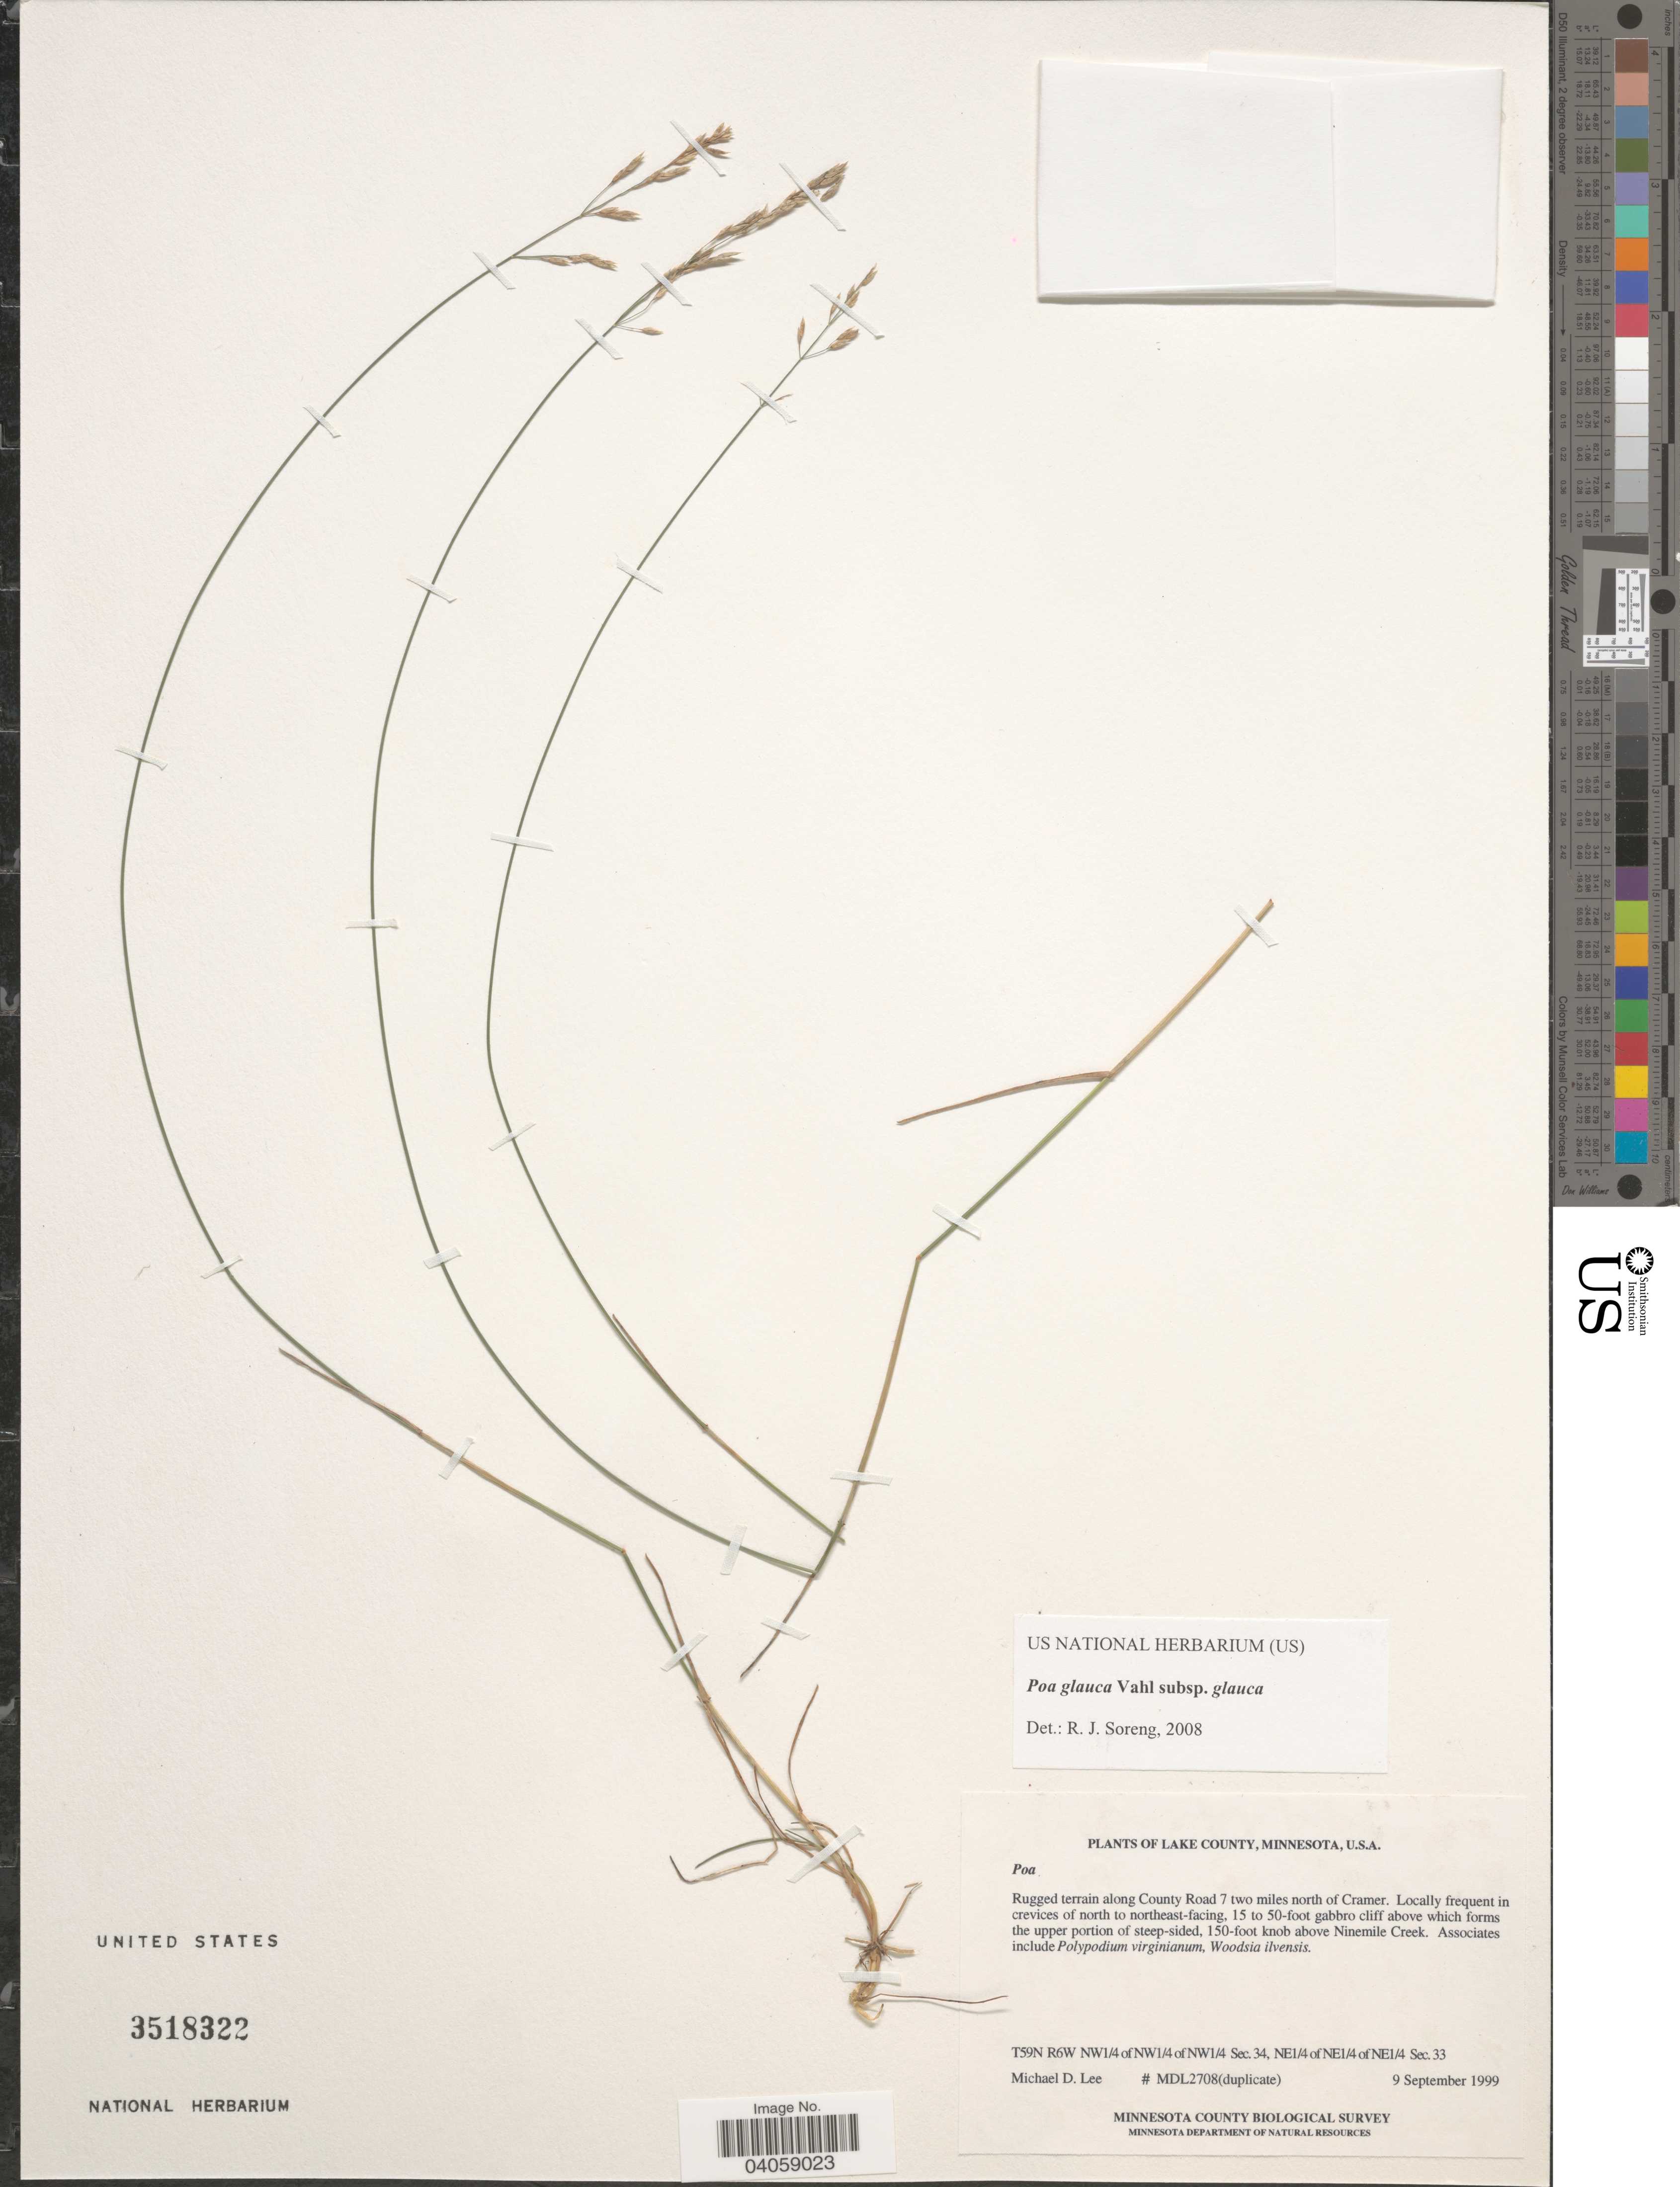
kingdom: Plantae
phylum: Tracheophyta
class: Liliopsida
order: Poales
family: Poaceae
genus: Poa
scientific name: Poa glauca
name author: Vahl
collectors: M. Lee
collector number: MDL2708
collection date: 1999-09-09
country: United States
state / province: Minnesota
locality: Lake County. Rugged terrain along County Road 7 two miles north of Cramer. Locally frequent in crevices of north to northeast-facing, 15 to 50-foot gabbro cliff above which forms the upper portion of steep-sided, 150-foot knob above Ninemile Creek. T59N R6W NW¼ of NW¼ of NW¼ Sec.34, NE¼ of NE¼ of NE¼ Sec.33.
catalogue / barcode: US 3518322